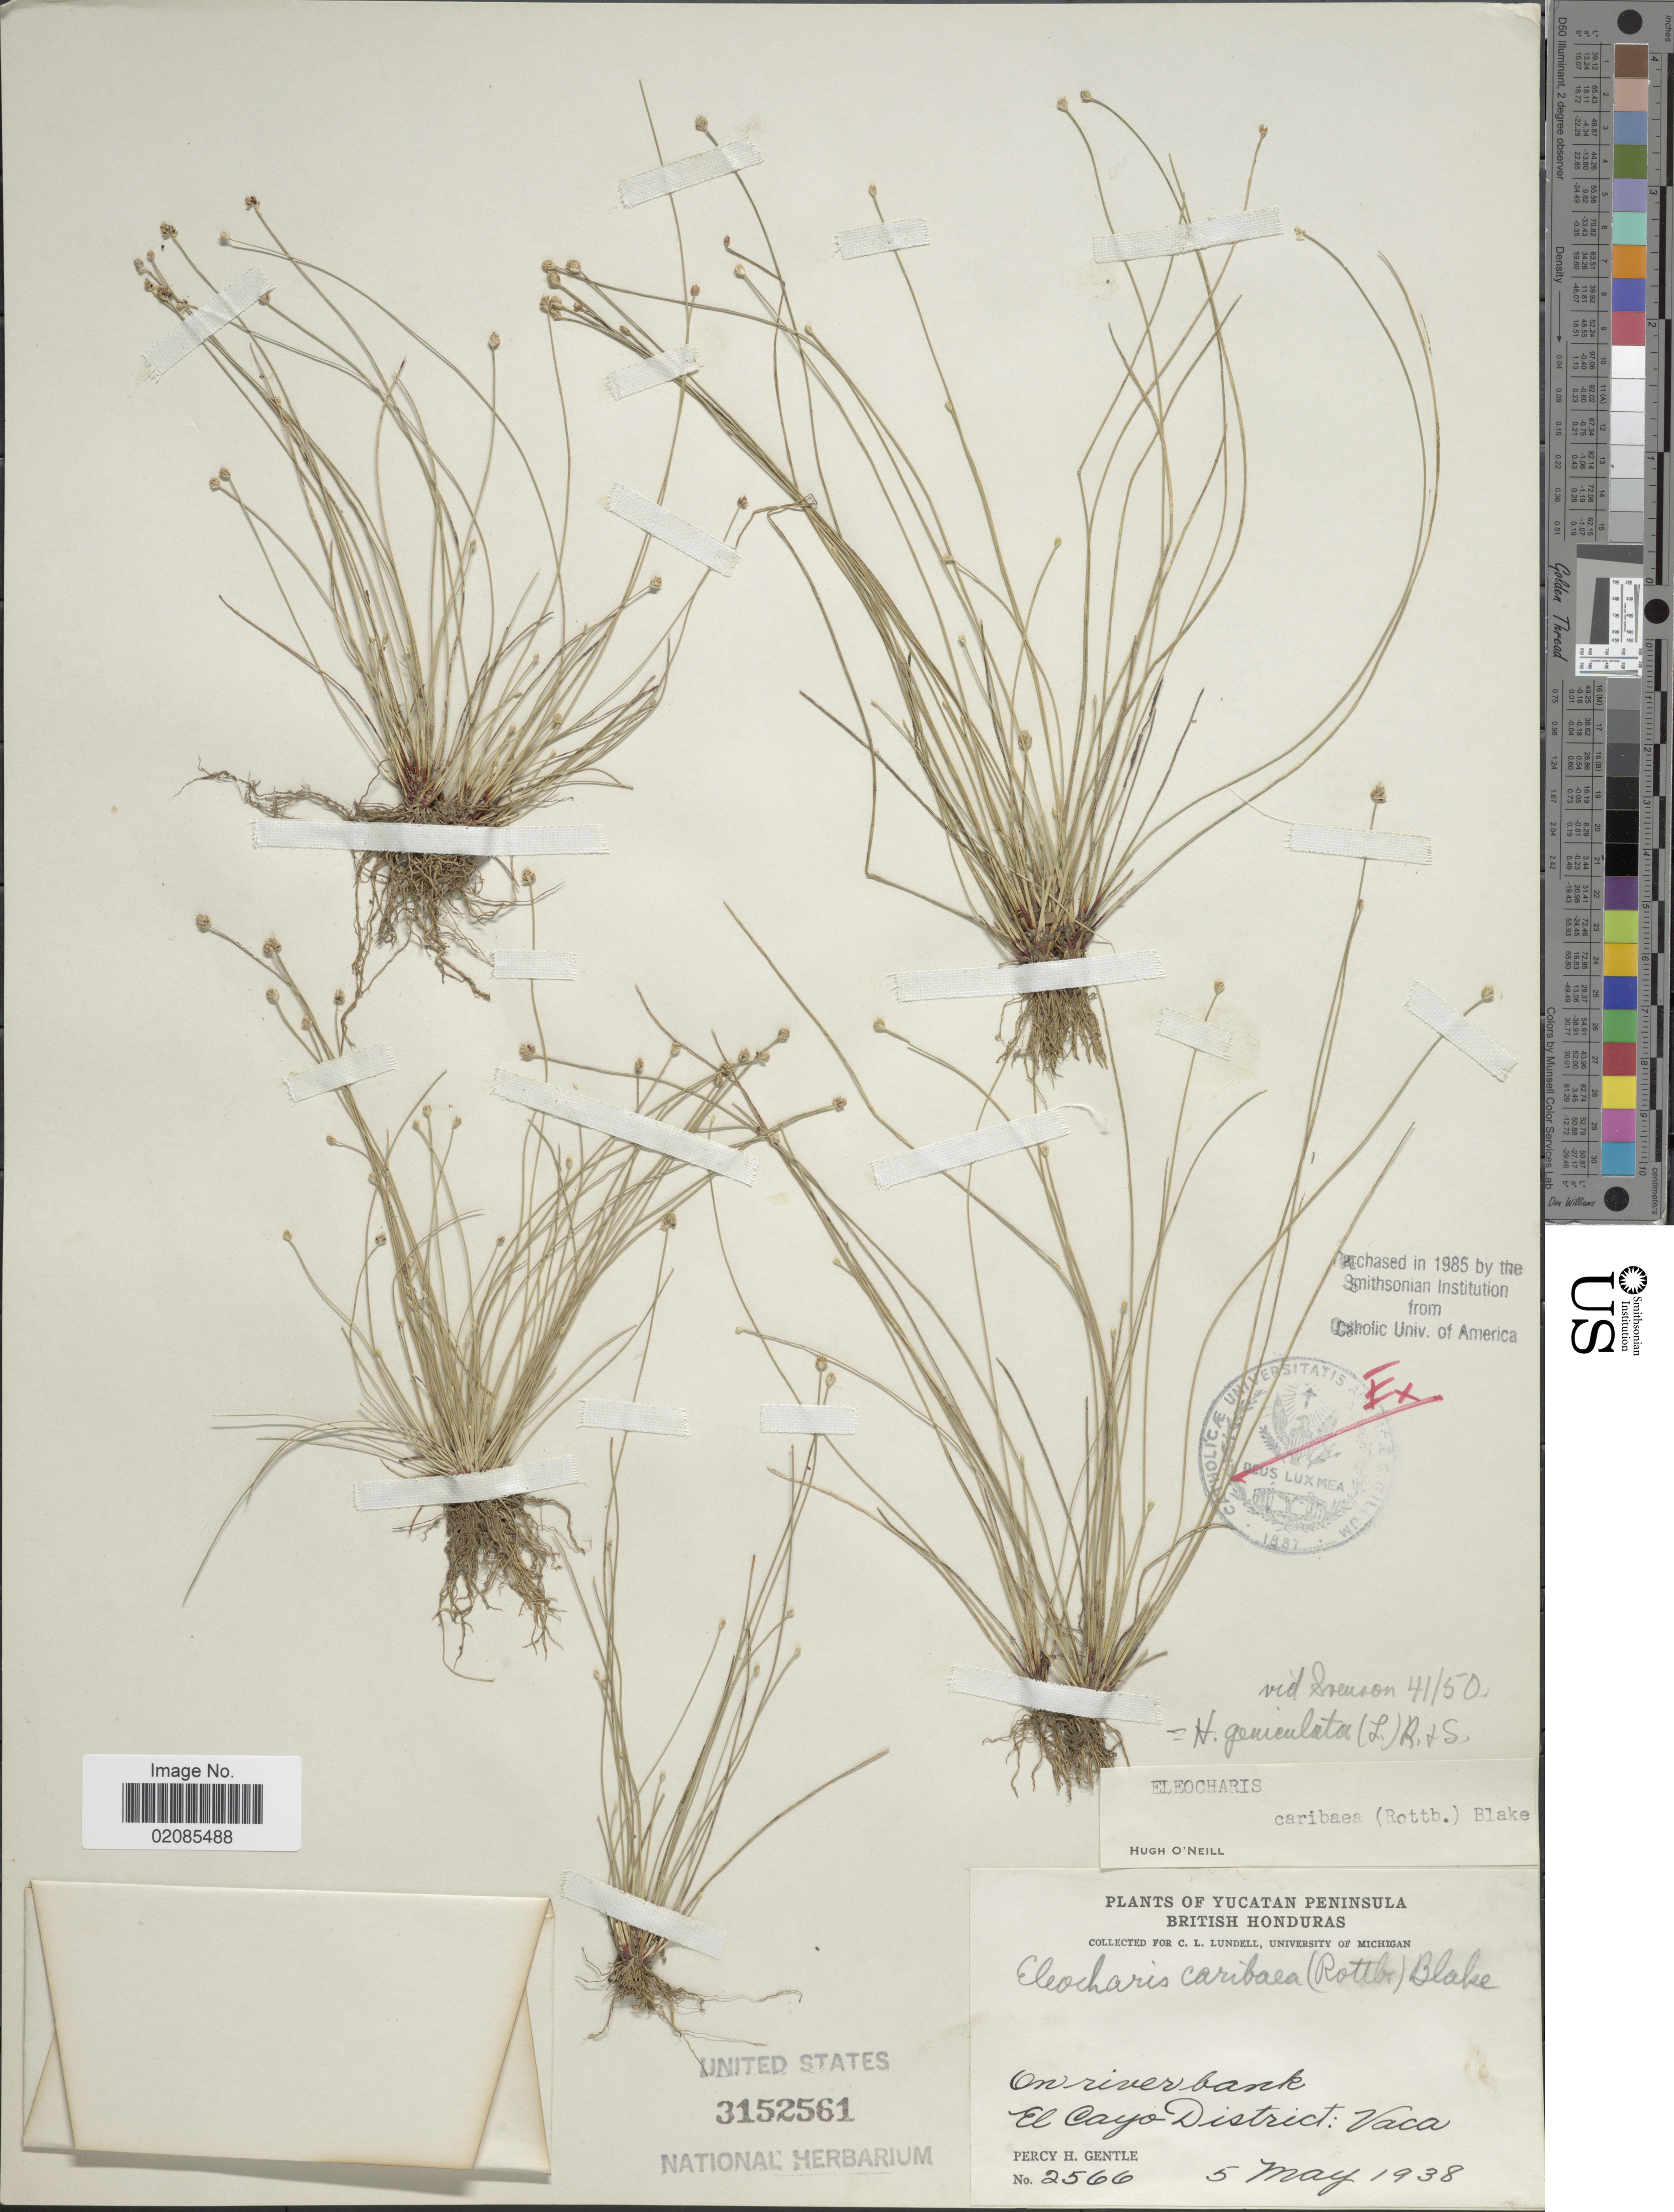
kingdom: Plantae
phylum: Tracheophyta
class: Liliopsida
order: Poales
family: Cyperaceae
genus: Eleocharis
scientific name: Eleocharis geniculata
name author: (L.) Roem. & Schult.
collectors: P. H. Gentle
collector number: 2566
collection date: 1938-05-05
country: Belize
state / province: Cayo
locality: Yucatan Peninsula, on river bank, El Cayo District: Vaca.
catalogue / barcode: US 3152561